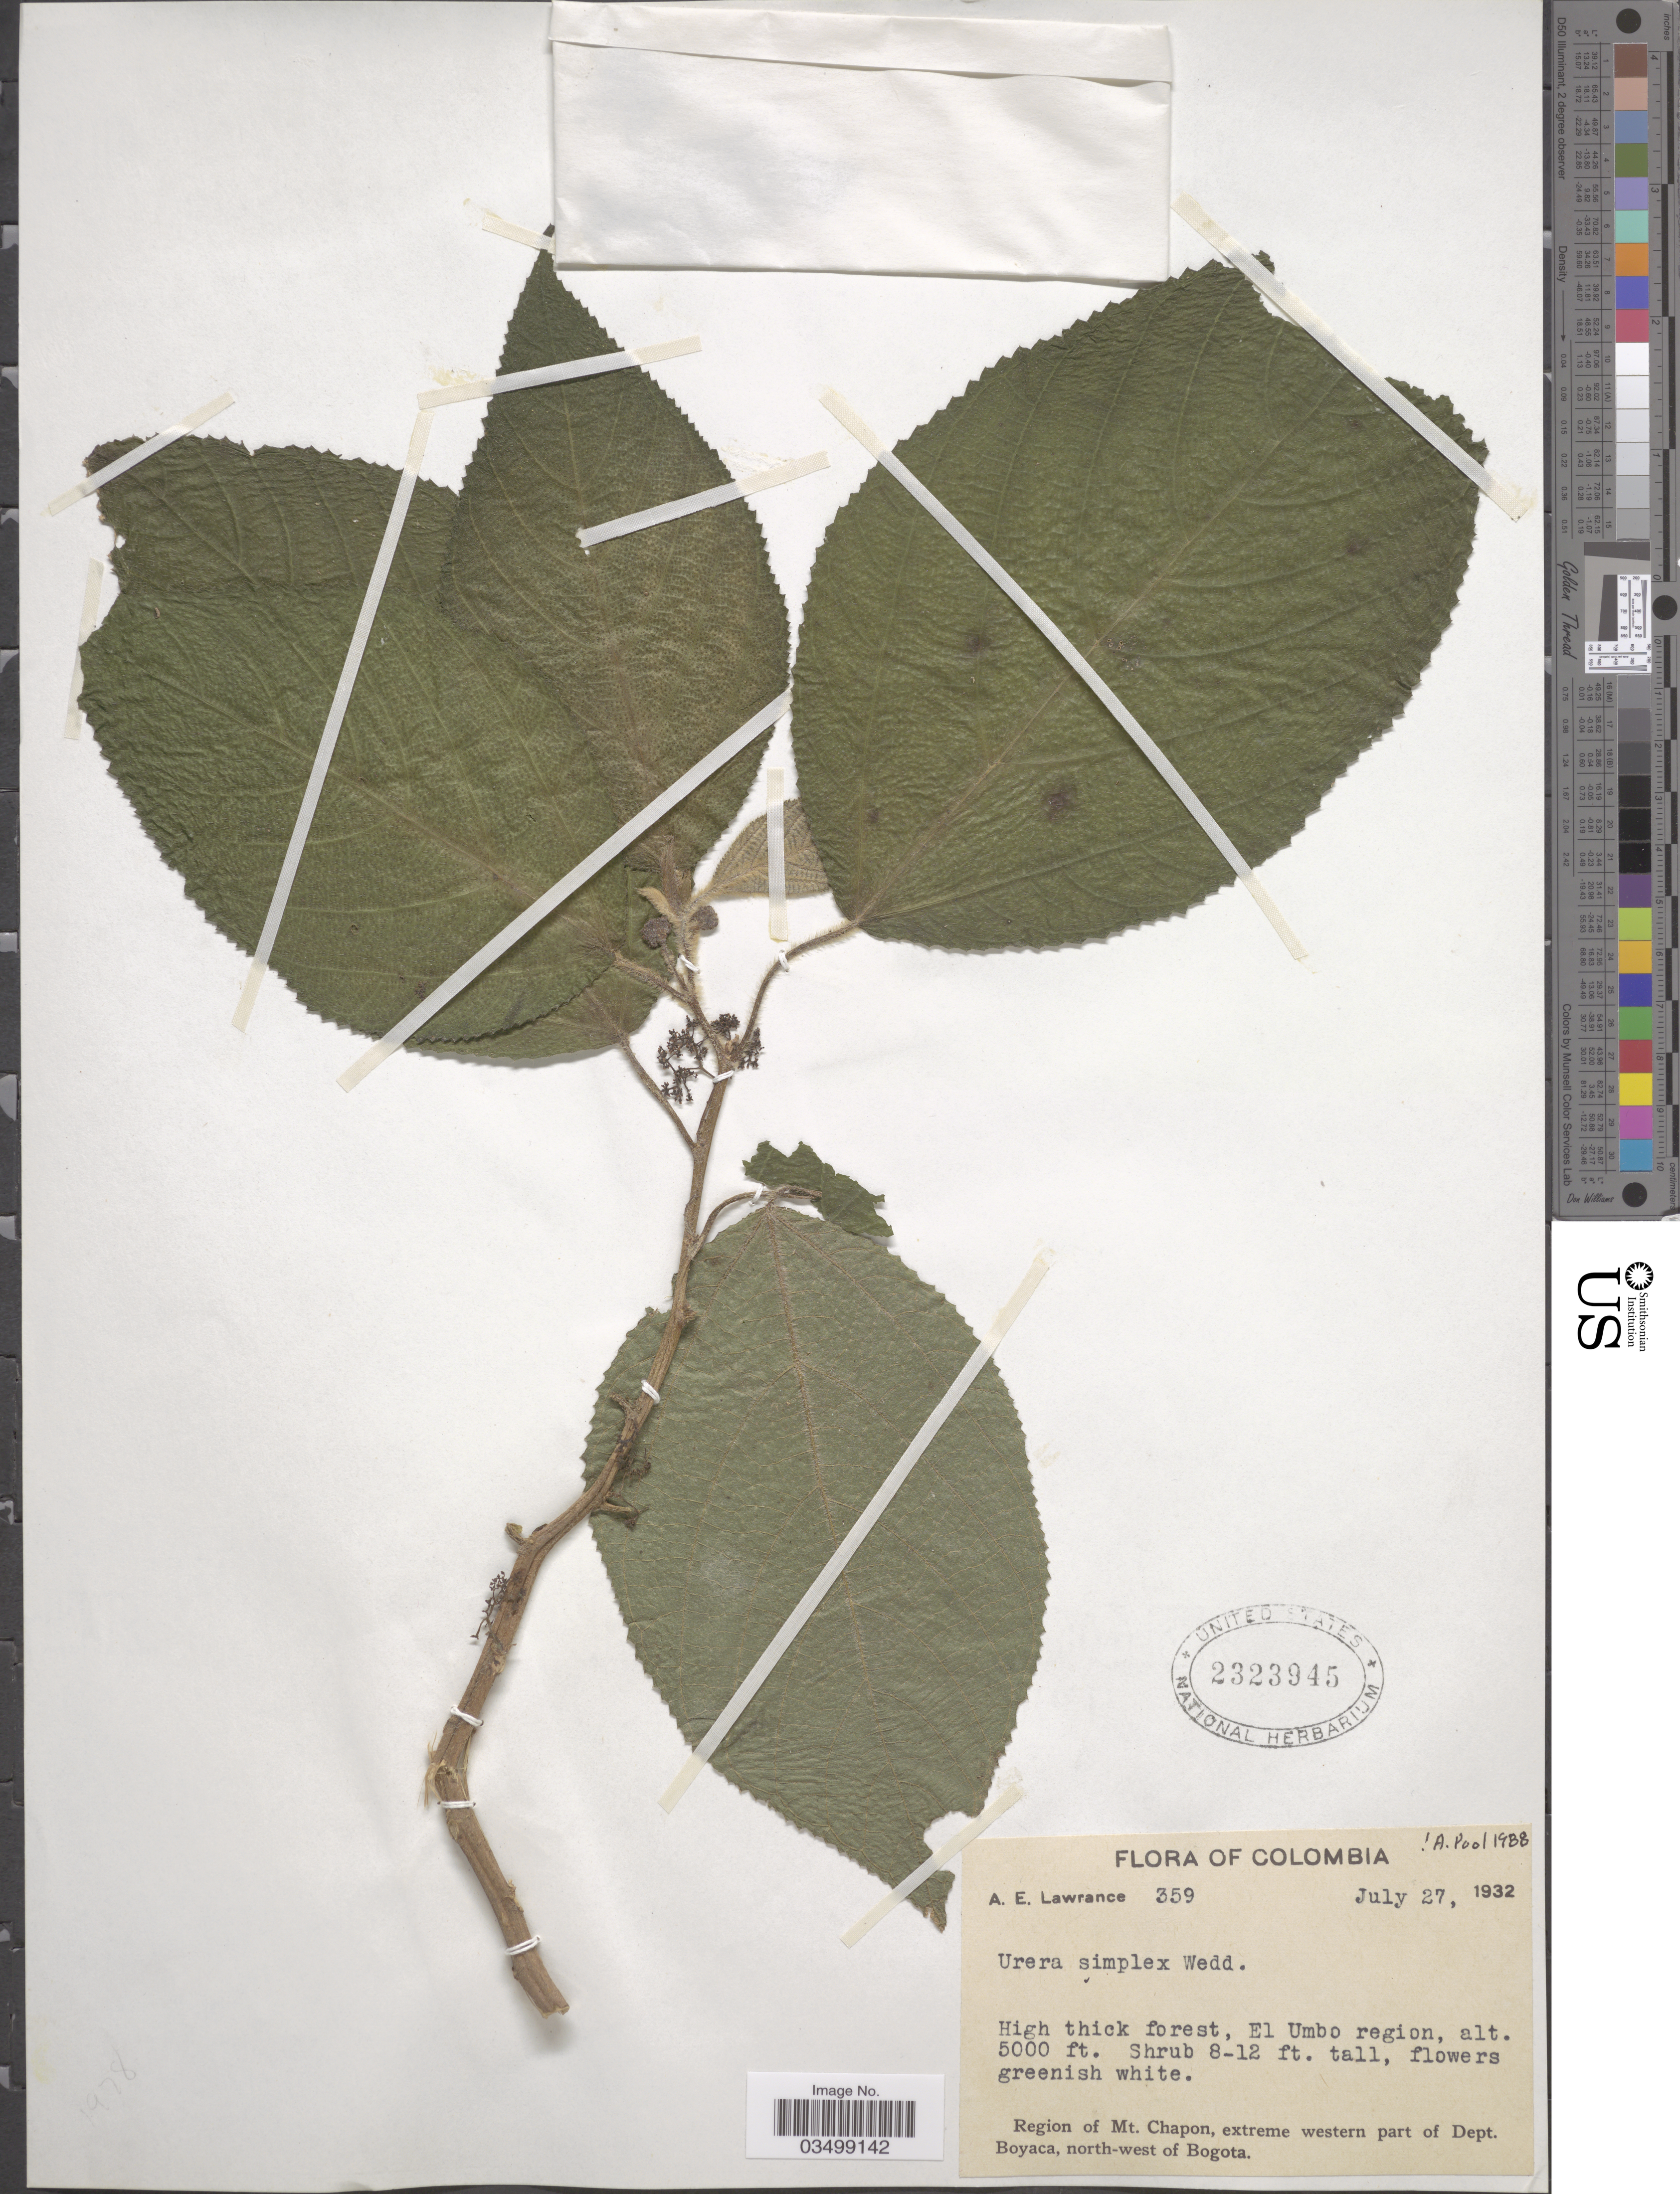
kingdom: Plantae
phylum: Tracheophyta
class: Magnoliopsida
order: Rosales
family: Urticaceae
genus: Urera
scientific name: Urera simplex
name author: Wedd.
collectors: A. Lawrance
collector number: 359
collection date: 1932-07-27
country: Colombia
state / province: Boyacá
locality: High thick forest, El Umbo region. Region of Mt. Chapon, extreme western part of Dept. Boyaca, north-west Bogota.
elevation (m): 1524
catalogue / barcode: US 2323945